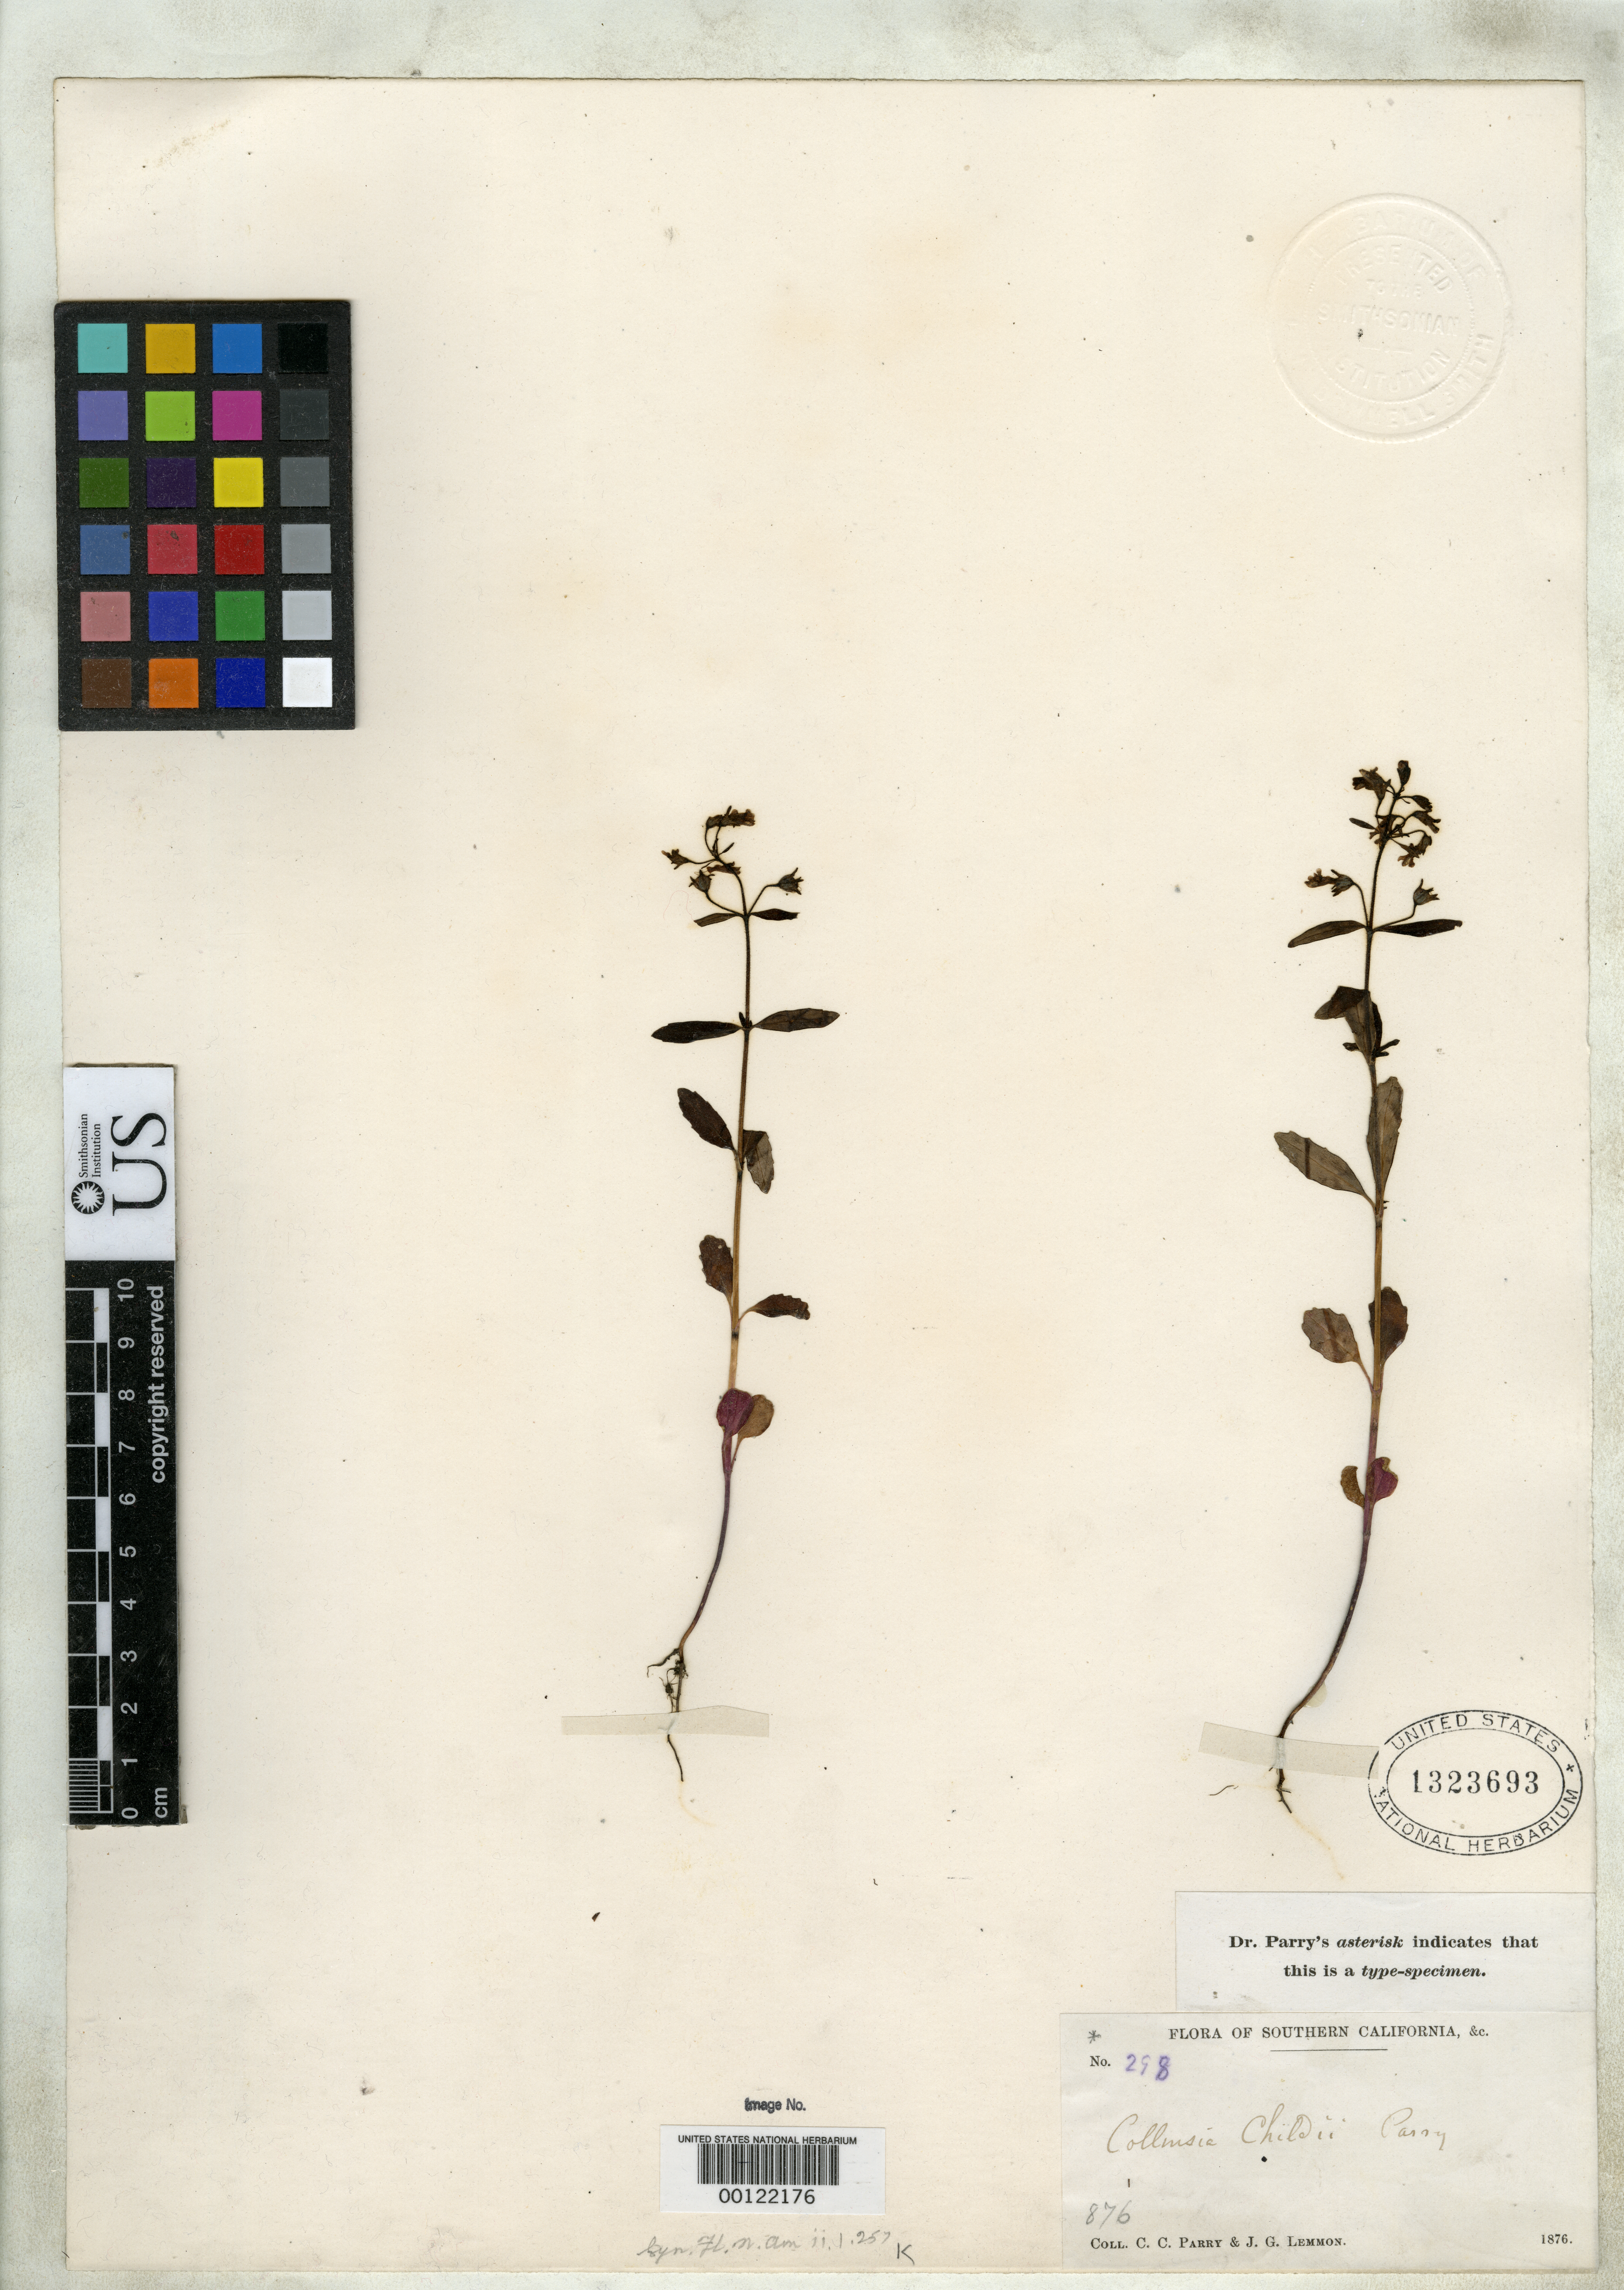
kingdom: Plantae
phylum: Tracheophyta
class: Magnoliopsida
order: Lamiales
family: Plantaginaceae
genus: Collinsia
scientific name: Collinsia childii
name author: Parry ex A. Gray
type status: Type Collection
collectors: C. C. Parry & J. G. Lemmon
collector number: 298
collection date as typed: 1876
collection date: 1876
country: United States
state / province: California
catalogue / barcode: US 1323693